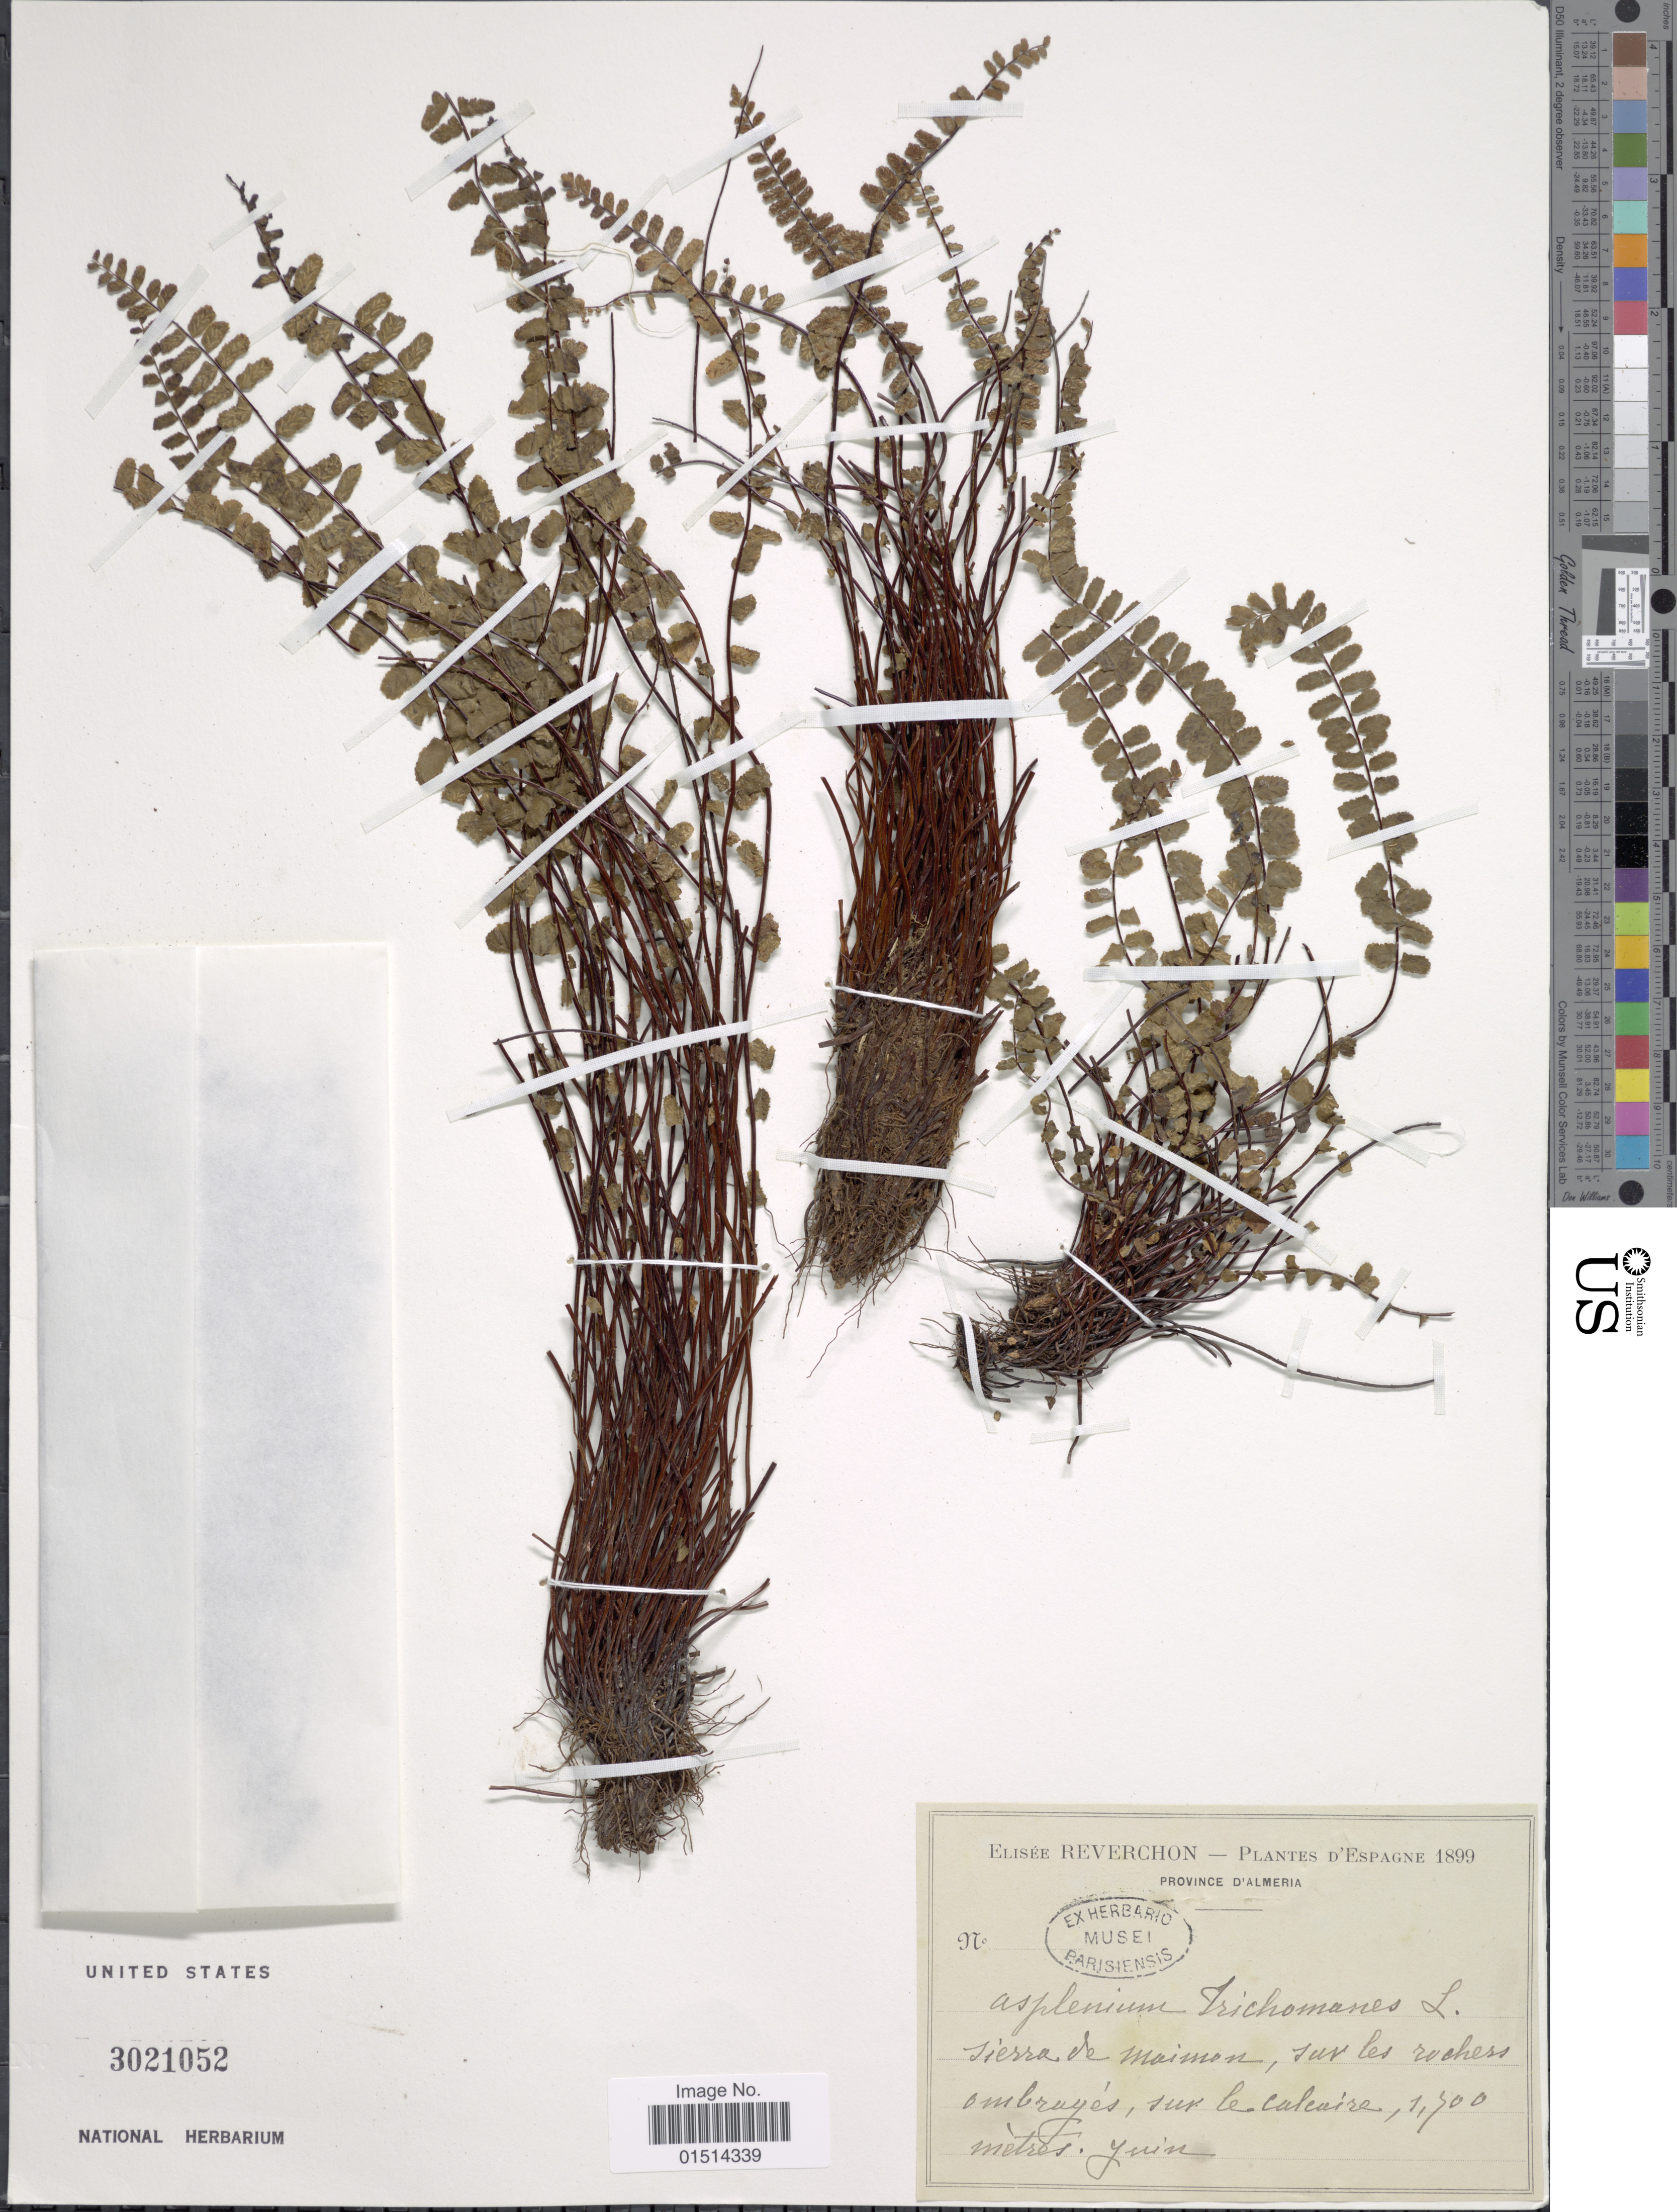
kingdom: Plantae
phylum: Tracheophyta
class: Polypodiopsida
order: Polypodiales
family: Aspleniaceae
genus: Asplenium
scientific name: Asplenium trichomanes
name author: L.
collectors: E. Reverchon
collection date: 1899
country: Spain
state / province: Valenciana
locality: Province D'Almeria, Sierra de Maimón, sur les rochers ombrages, sur le calcaire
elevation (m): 1700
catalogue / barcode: US 3021052